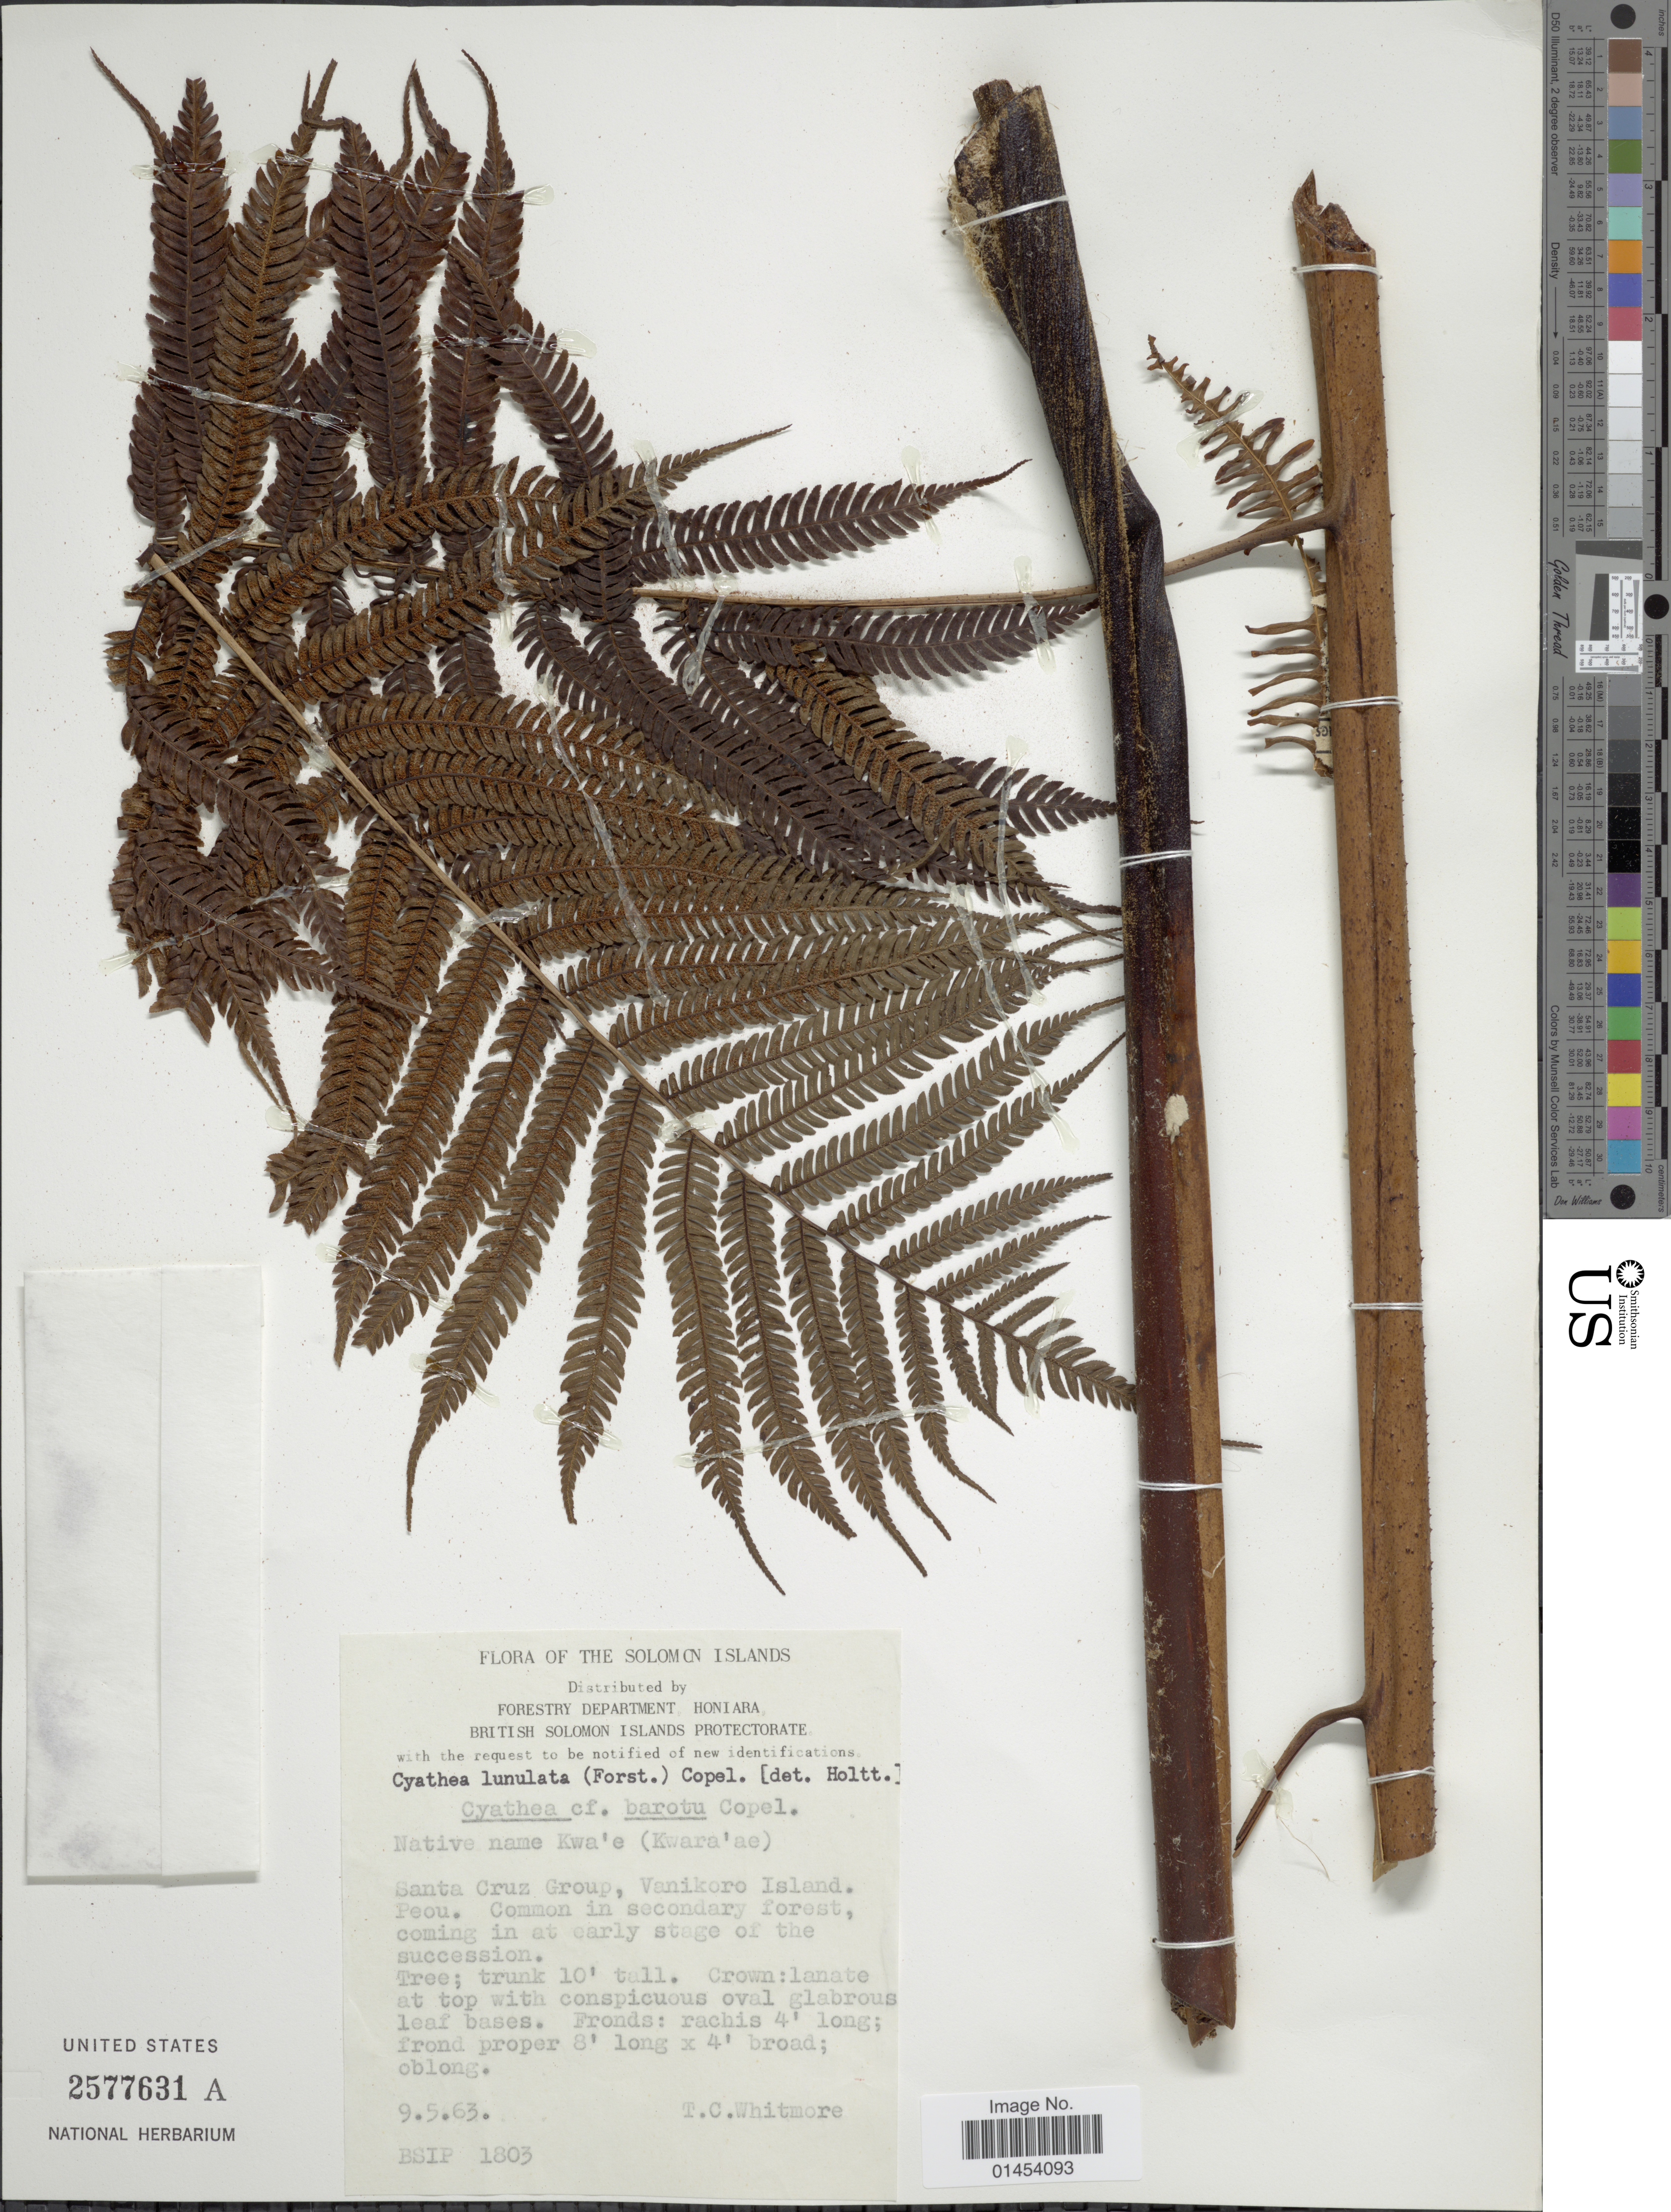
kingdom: Plantae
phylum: Tracheophyta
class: Polypodiopsida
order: Cyatheales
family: Cyatheaceae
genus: Cyathea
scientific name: Cyathea lunulata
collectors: T. C. Whitmore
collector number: BSIP 1803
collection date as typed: Transcribed d/m/y: 9/5/63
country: Solomon Islands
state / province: Solomon Islands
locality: Santa Cruz Group, Vanikoro Island. Peou.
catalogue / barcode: US 2577631A